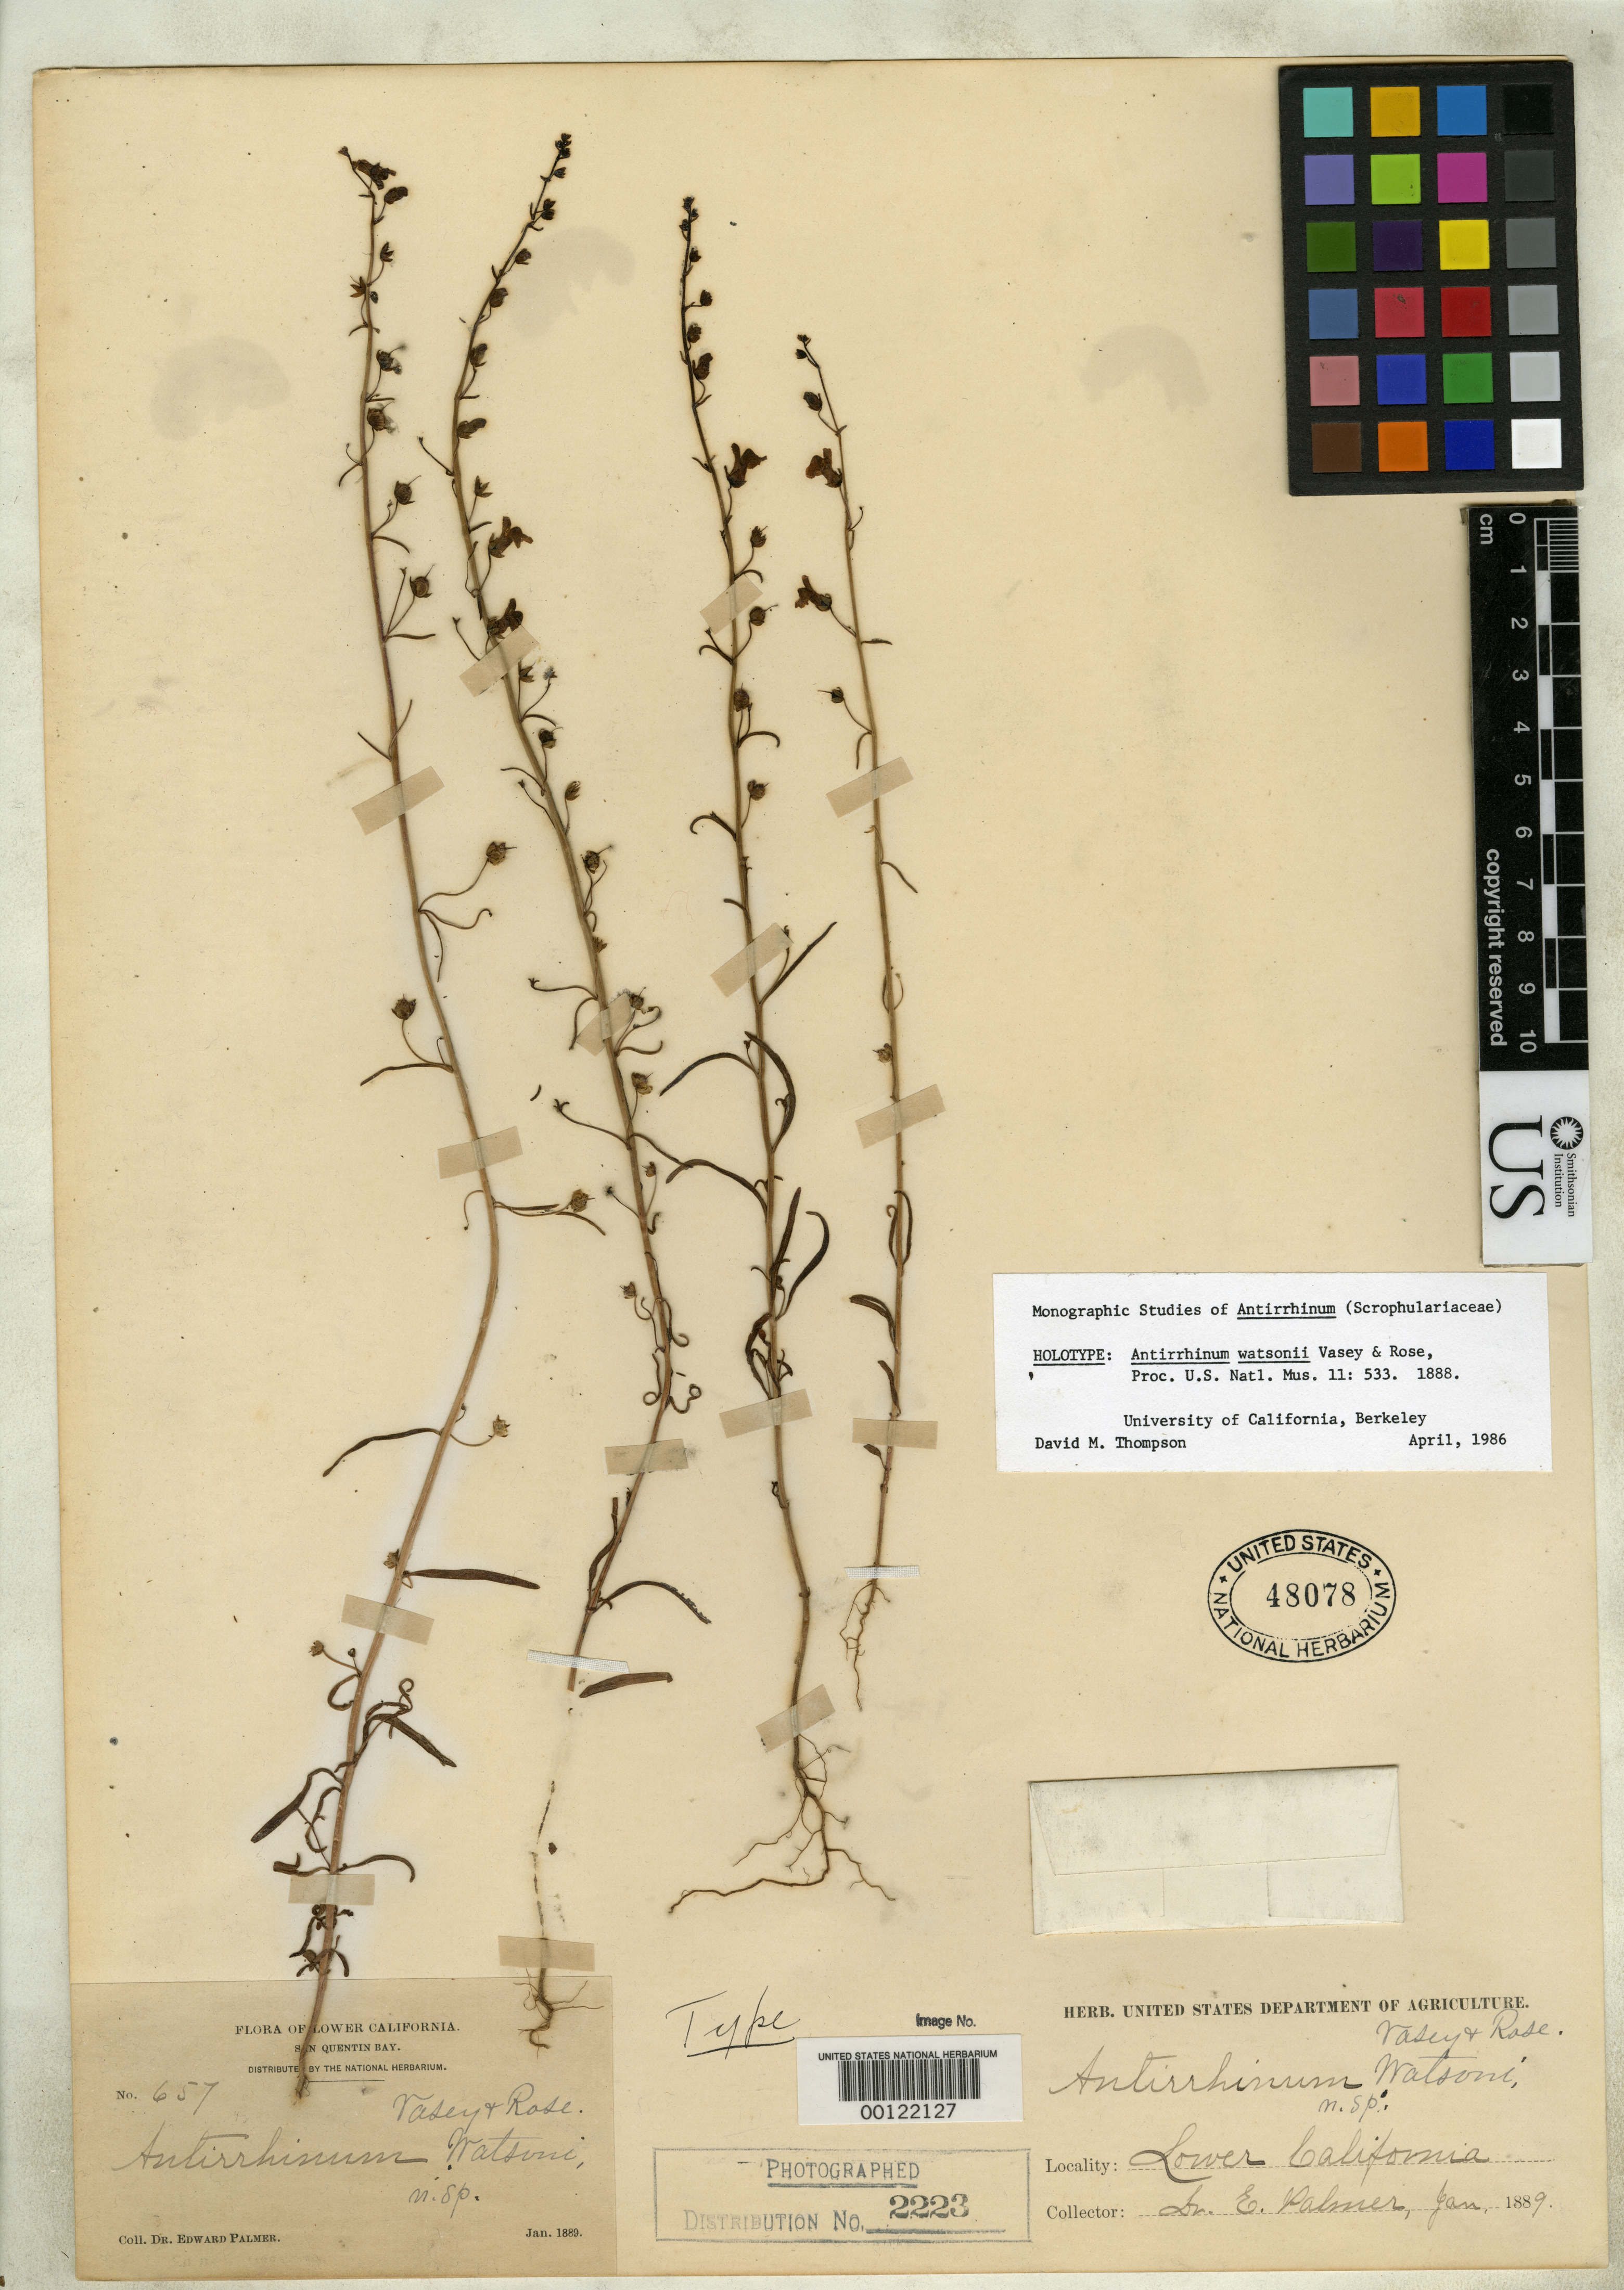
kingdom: Plantae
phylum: Tracheophyta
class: Magnoliopsida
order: Lamiales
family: Plantaginaceae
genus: Antirrhinum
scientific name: Antirrhinum watsonii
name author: Vasey & Rose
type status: Lectotype; Syntype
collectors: E. Palmer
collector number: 657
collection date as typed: Jan 1889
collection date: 1889-01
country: United States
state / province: California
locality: San Quentin Bay.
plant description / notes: Annotated "Type" in old script (unknown hand, unsigned, undated) but protologue cites 3 collections without designating any type. This specimen [Palmer 657, USNH 48078] was annotated (1986) and cited (1988, Syst. Bot. Monogr. 22: 104; publication date 6 Jun 1988) by D.M. Thompson as "holotype" but was cited as a syntype by D.A. Sutton (1988, Revis. Tribe Antirrhineae: 471; publication date 25 Aug 1988) who explicitly designated Palmer 589 [USNH 78913] as the lectotype. The [effective] lectotypification by Thompson would appear to have priority.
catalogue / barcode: US 48078